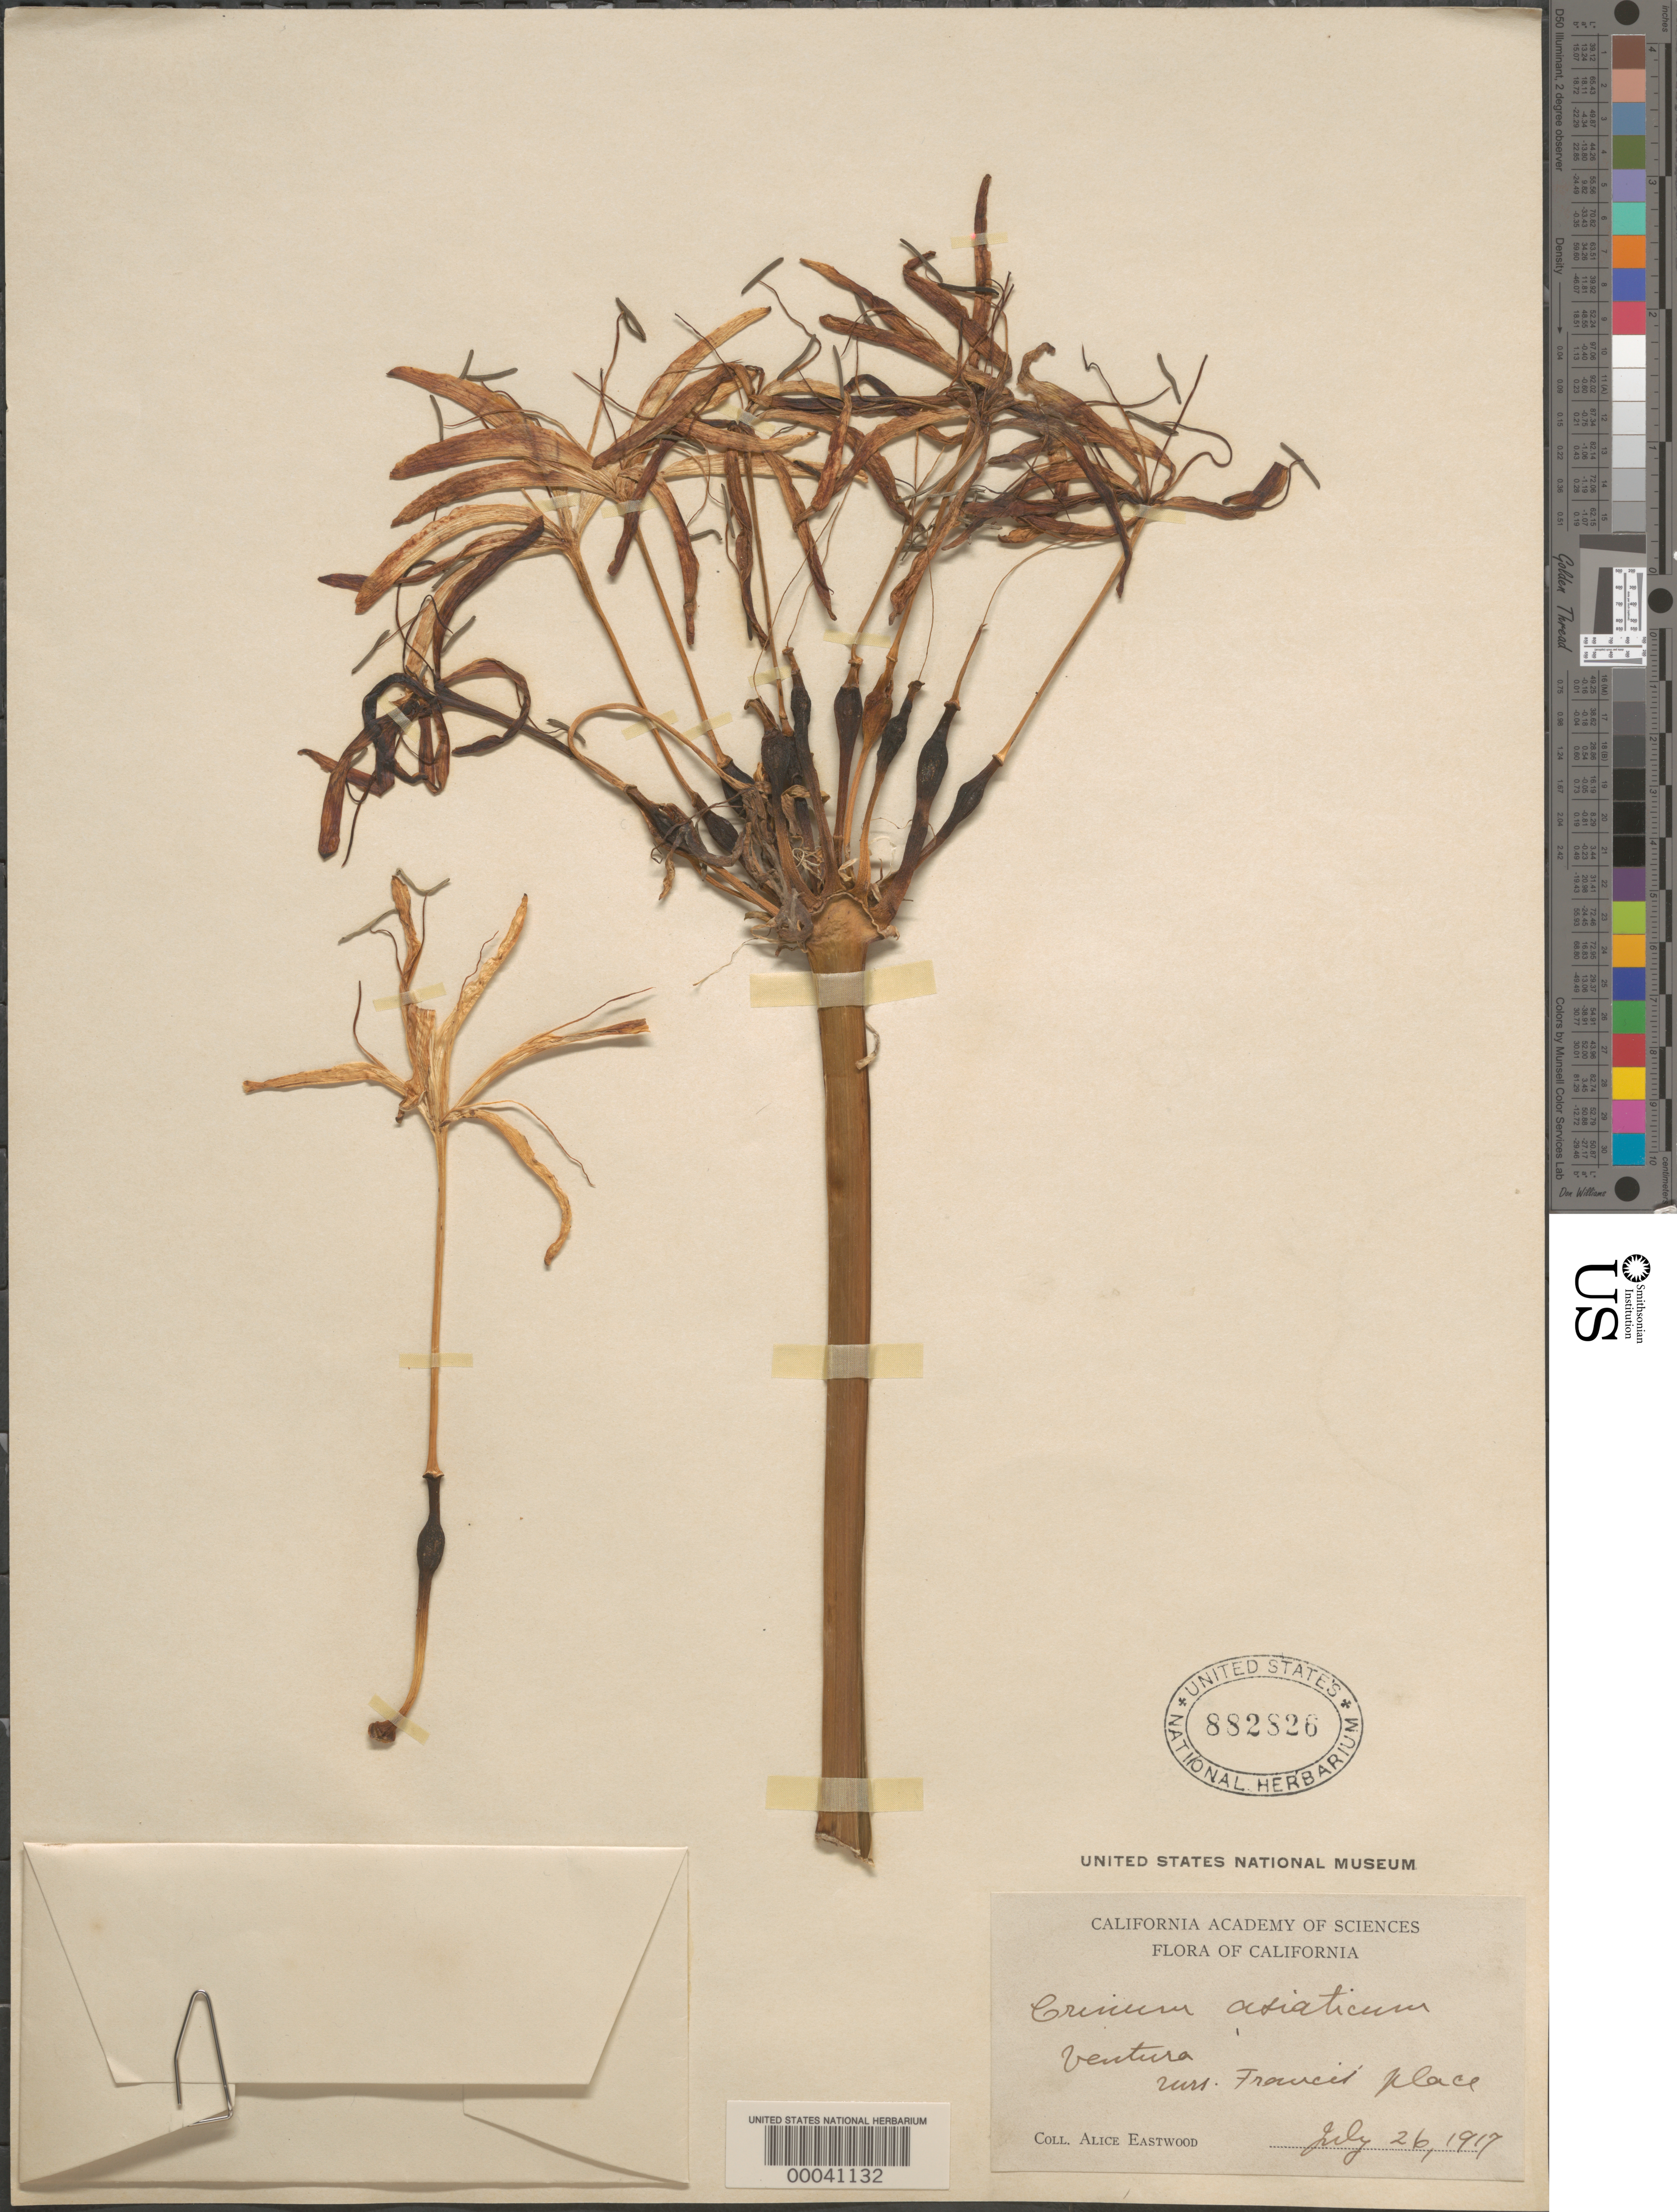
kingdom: Plantae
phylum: Tracheophyta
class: Liliopsida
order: Asparagales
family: Amaryllidaceae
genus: Crinum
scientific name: Crinum asiaticum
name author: L.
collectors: A. Eastwood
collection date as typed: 26 Jul 1917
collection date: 1917-07-26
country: United States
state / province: California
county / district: Ventura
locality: Ventura, mrs. francis' place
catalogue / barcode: US 882826